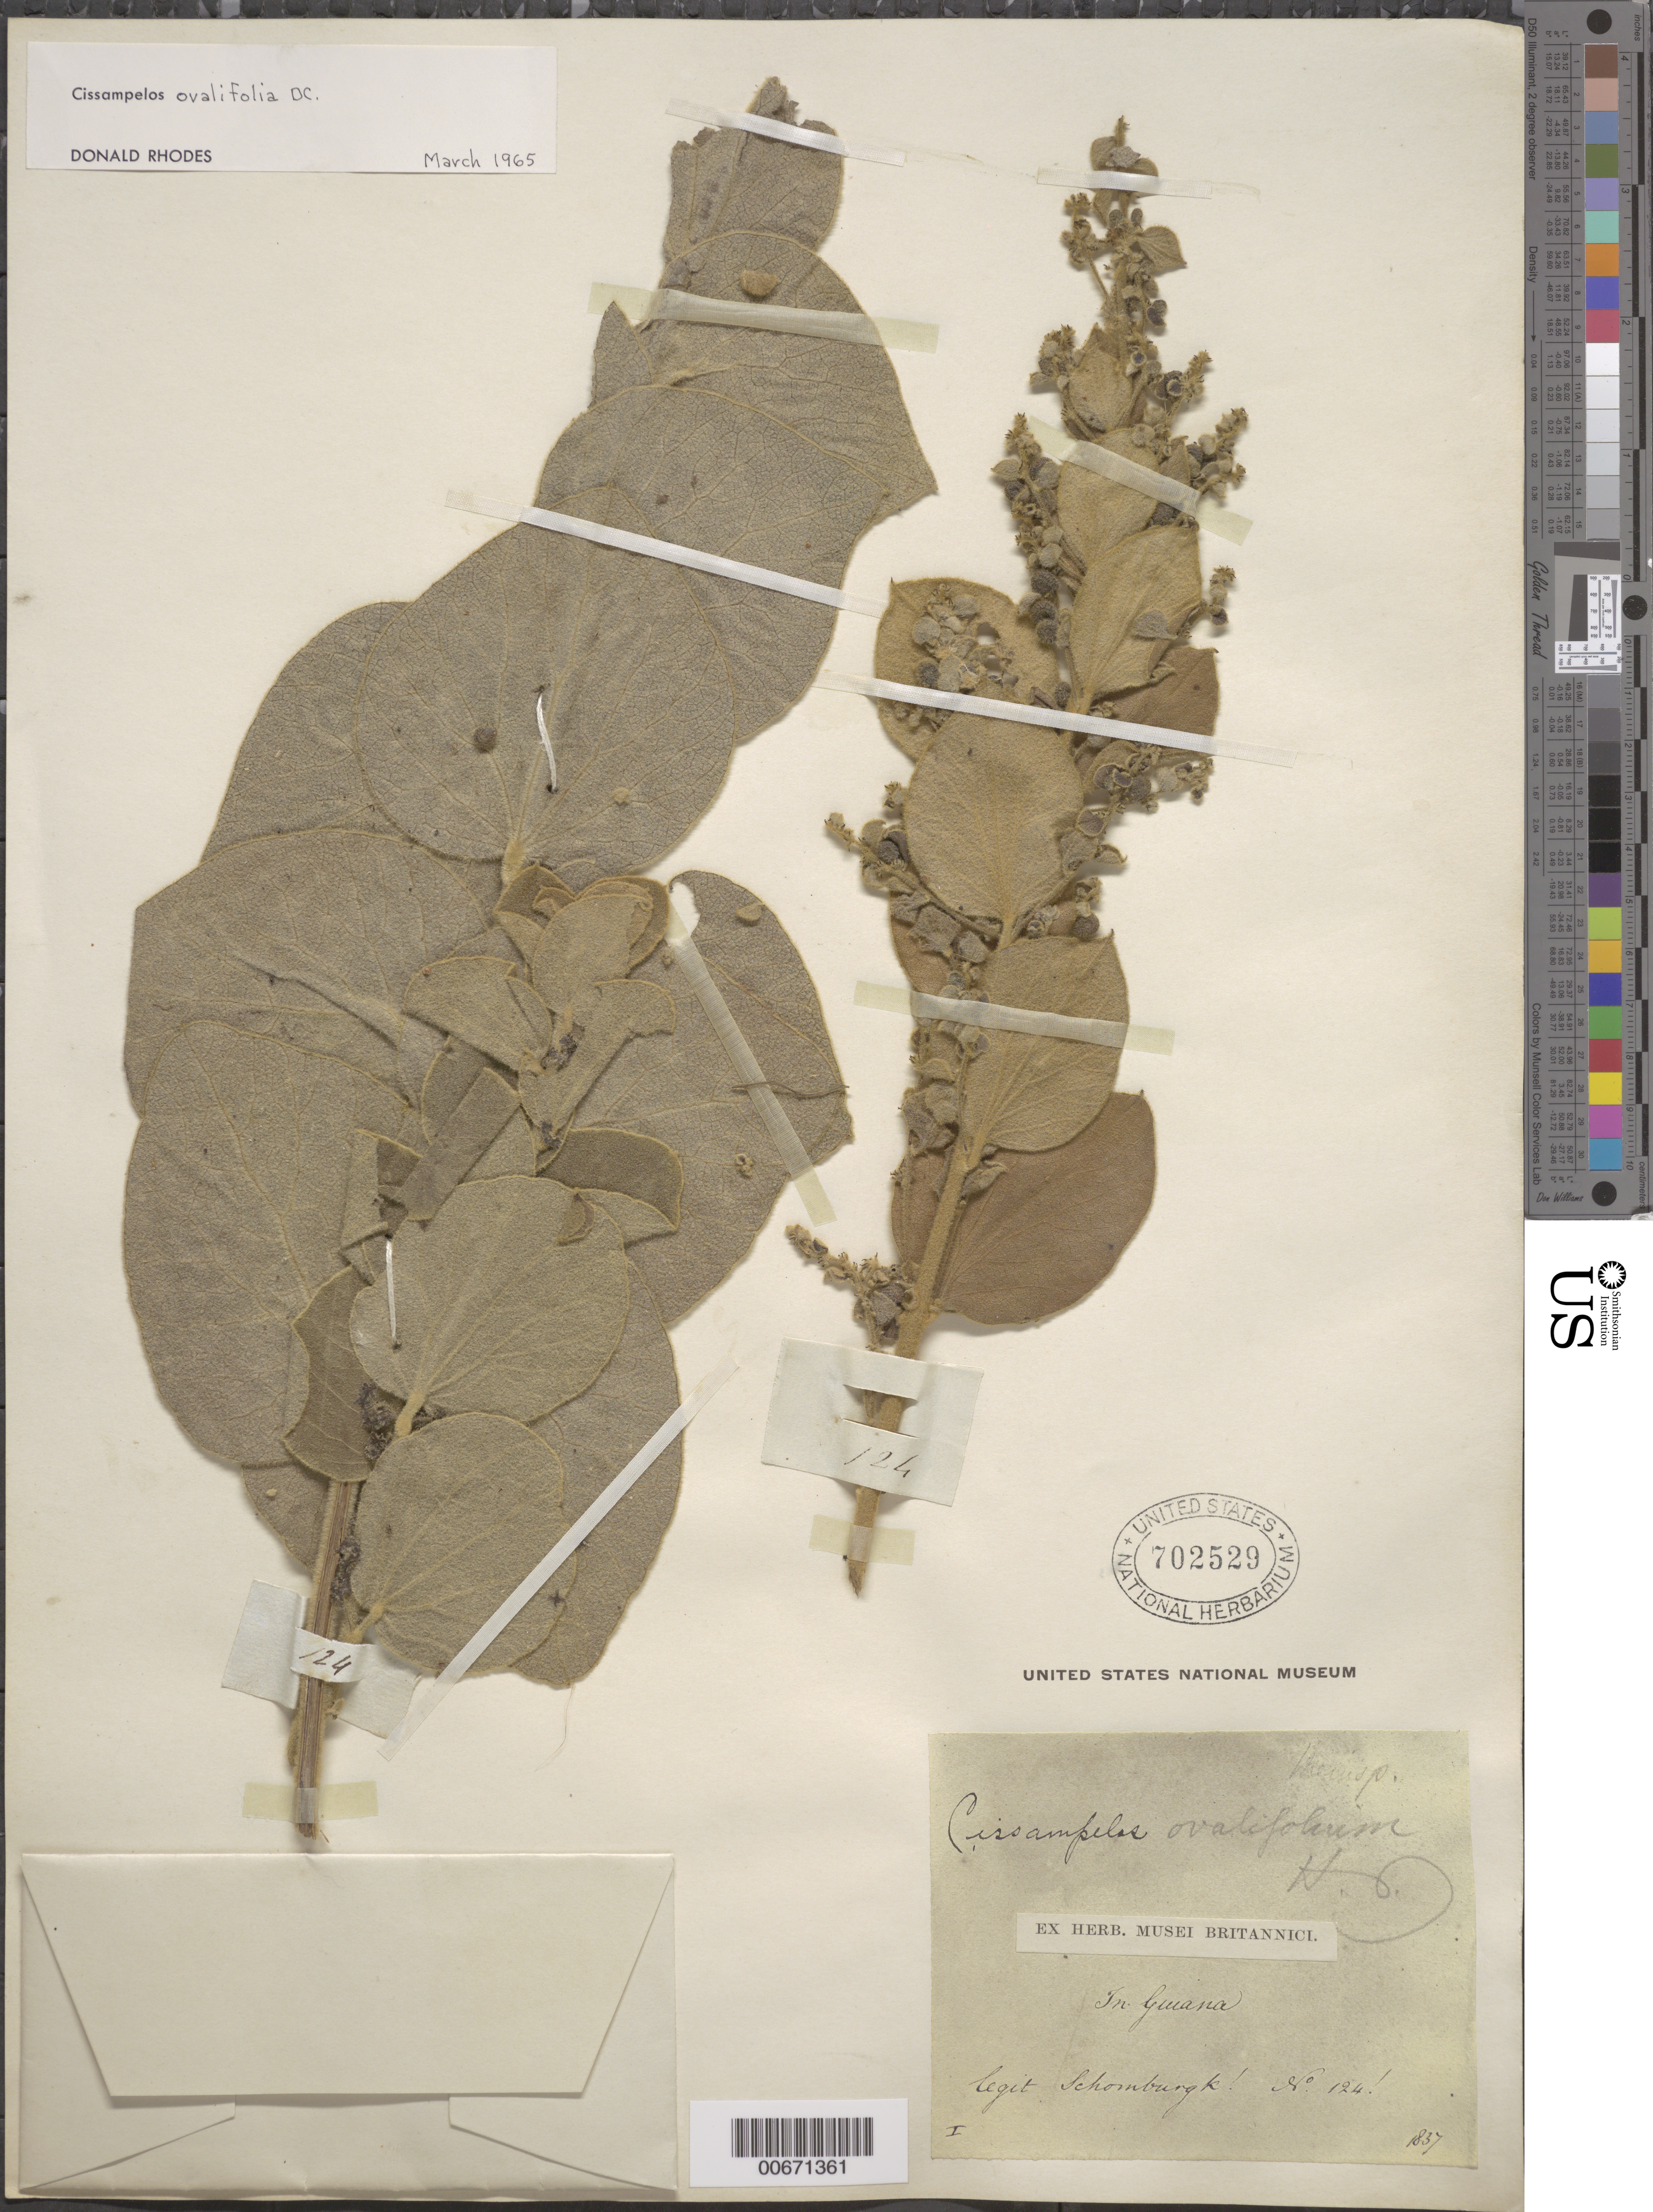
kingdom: Plantae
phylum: Tracheophyta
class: Magnoliopsida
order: Ranunculales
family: Menispermaceae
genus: Cissampelos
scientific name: Cissampelos ovalifolia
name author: DC.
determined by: Rhodes, D.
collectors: R. H. Schomburgk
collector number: I 124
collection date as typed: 1837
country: Guyana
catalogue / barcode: US 702529